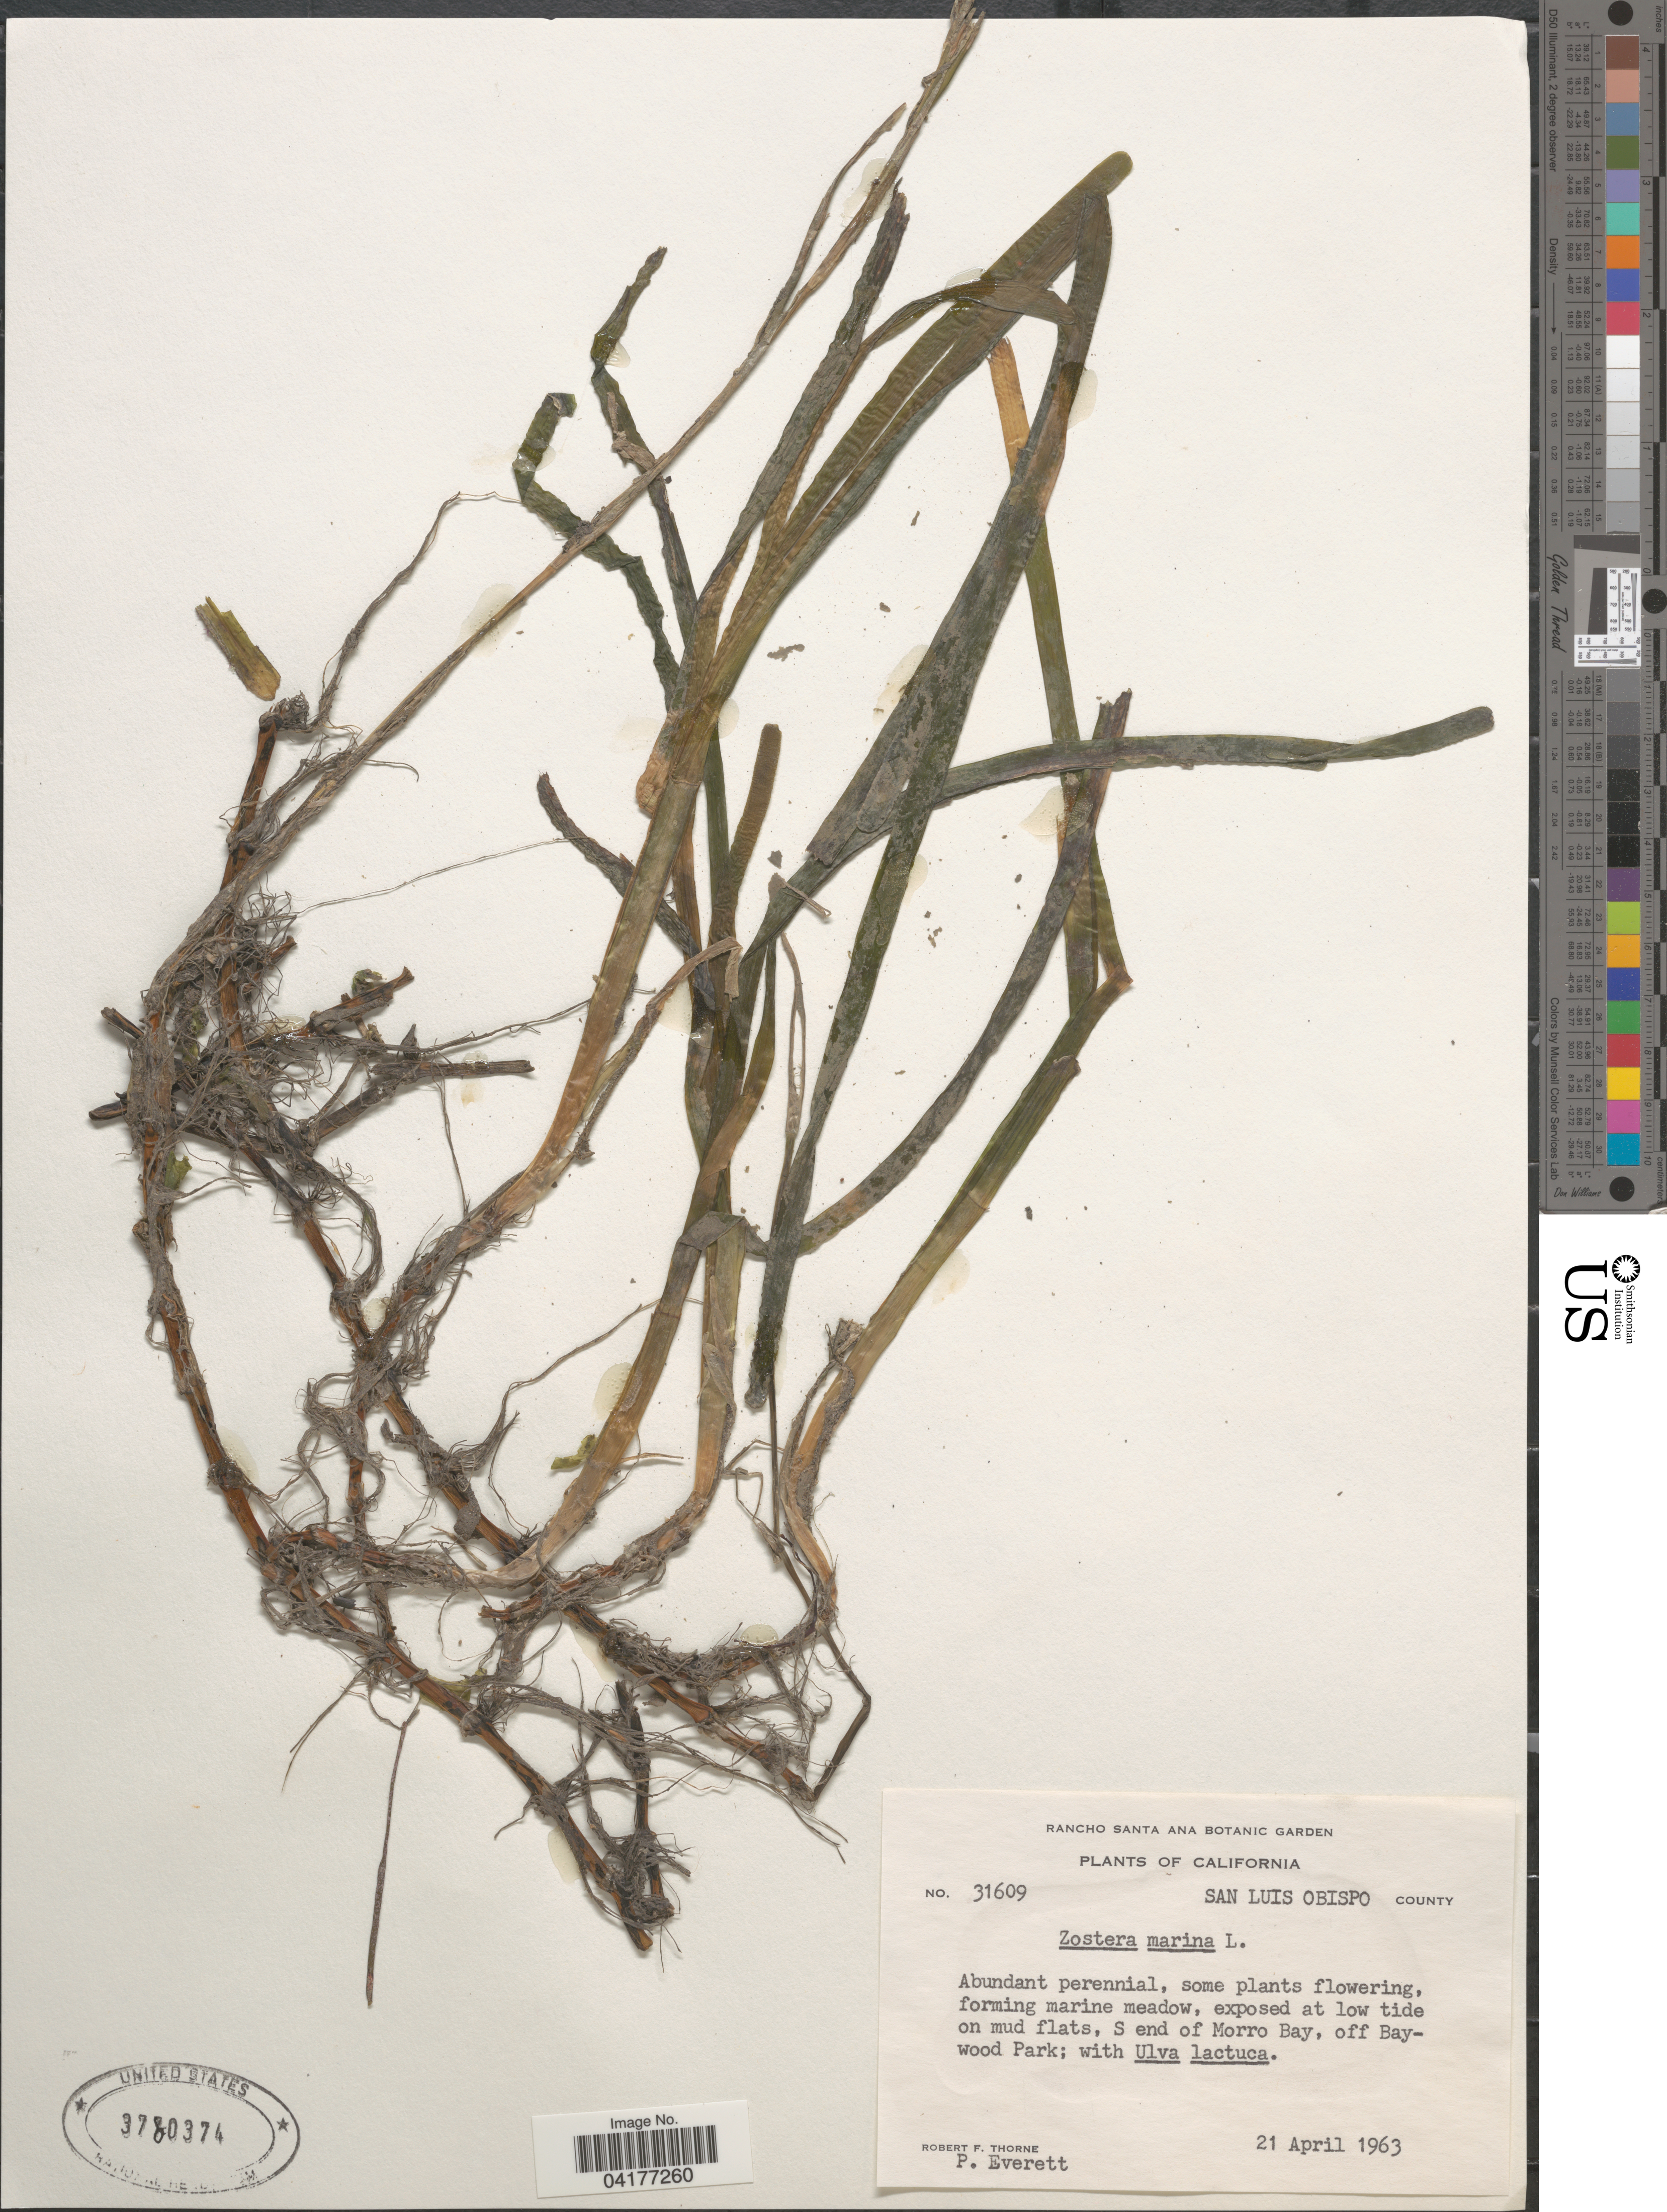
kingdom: Plantae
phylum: Tracheophyta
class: Liliopsida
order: Alismatales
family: Zosteraceae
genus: Zostera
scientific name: Zostera marina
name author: L.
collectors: R. F. Thorne & P. Everett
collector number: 31609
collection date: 1963-04-21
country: United States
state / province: California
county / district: San Luis Obispo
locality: San Luis Obispo County. Exposed at low tide on mud flats, S end of Morro Bay, off Baywood Park.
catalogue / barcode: US 3780374